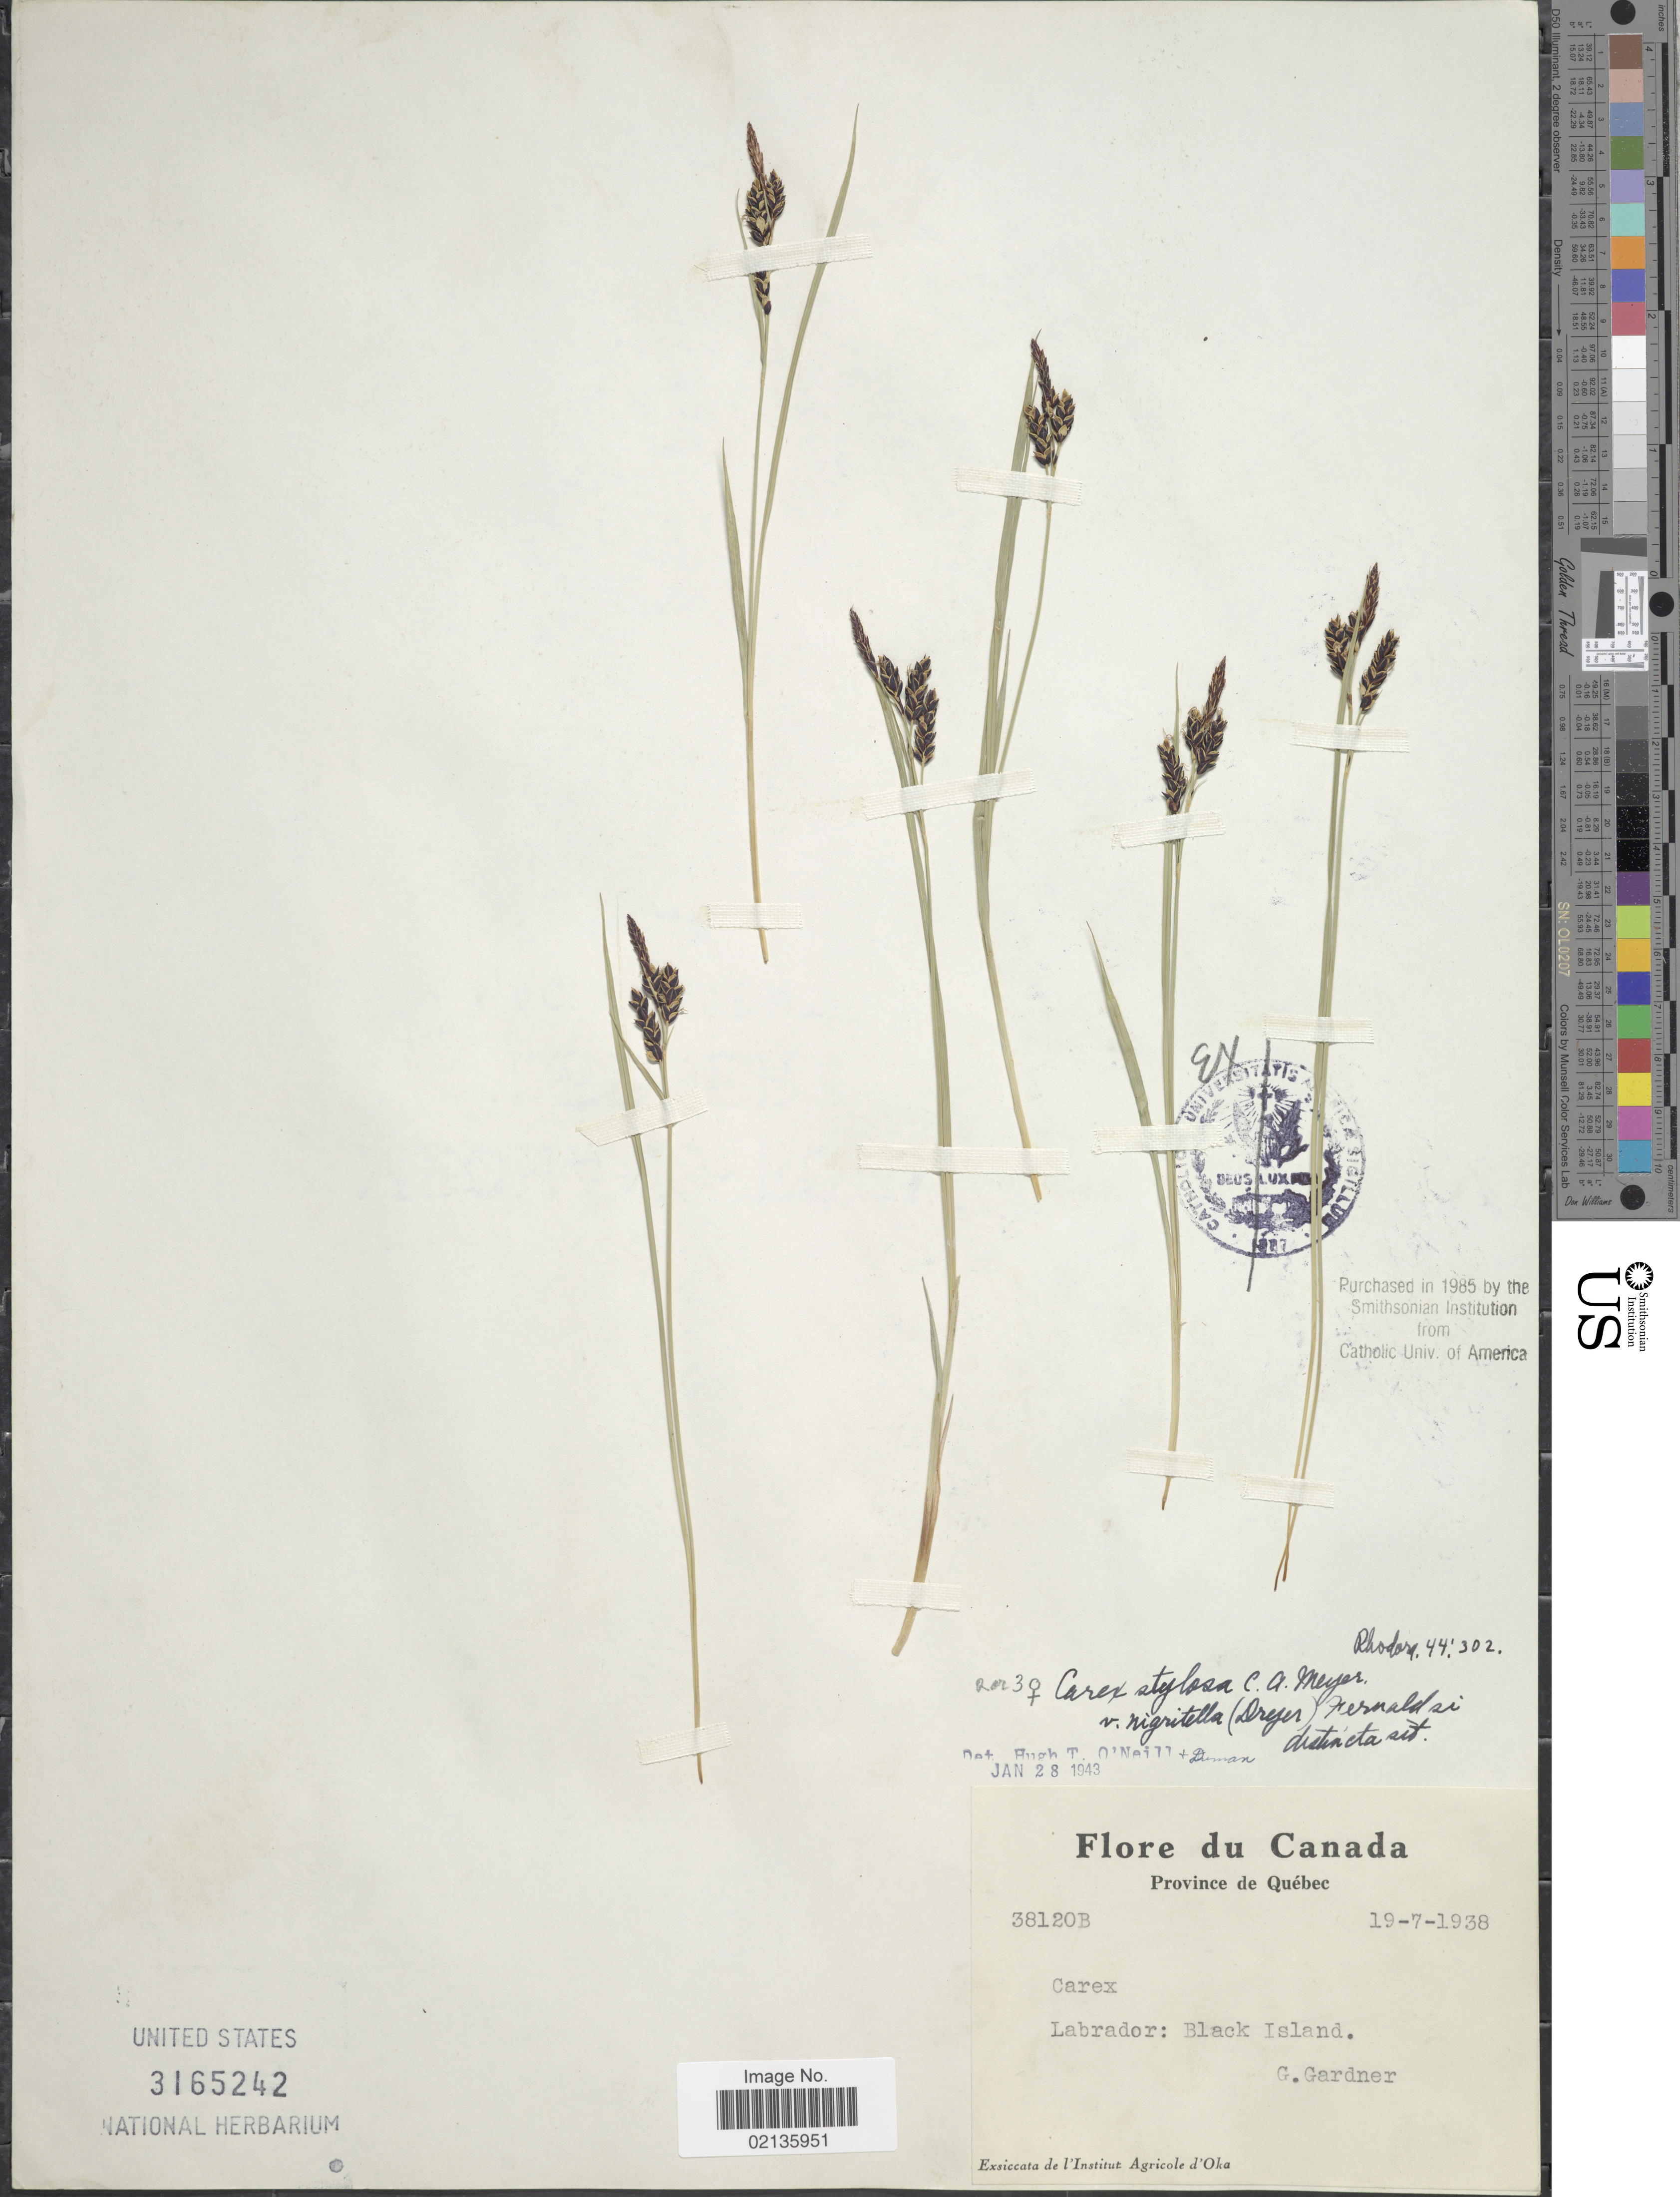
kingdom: Plantae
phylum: Tracheophyta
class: Liliopsida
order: Poales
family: Cyperaceae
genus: Carex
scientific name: Carex stylosa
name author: C.A. Mey.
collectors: G. Gardner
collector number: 38120B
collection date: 1938-07-19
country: Canada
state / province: Newfoundland and Labrador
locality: Labrador: Black Island, Quebec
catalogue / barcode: US 3165242